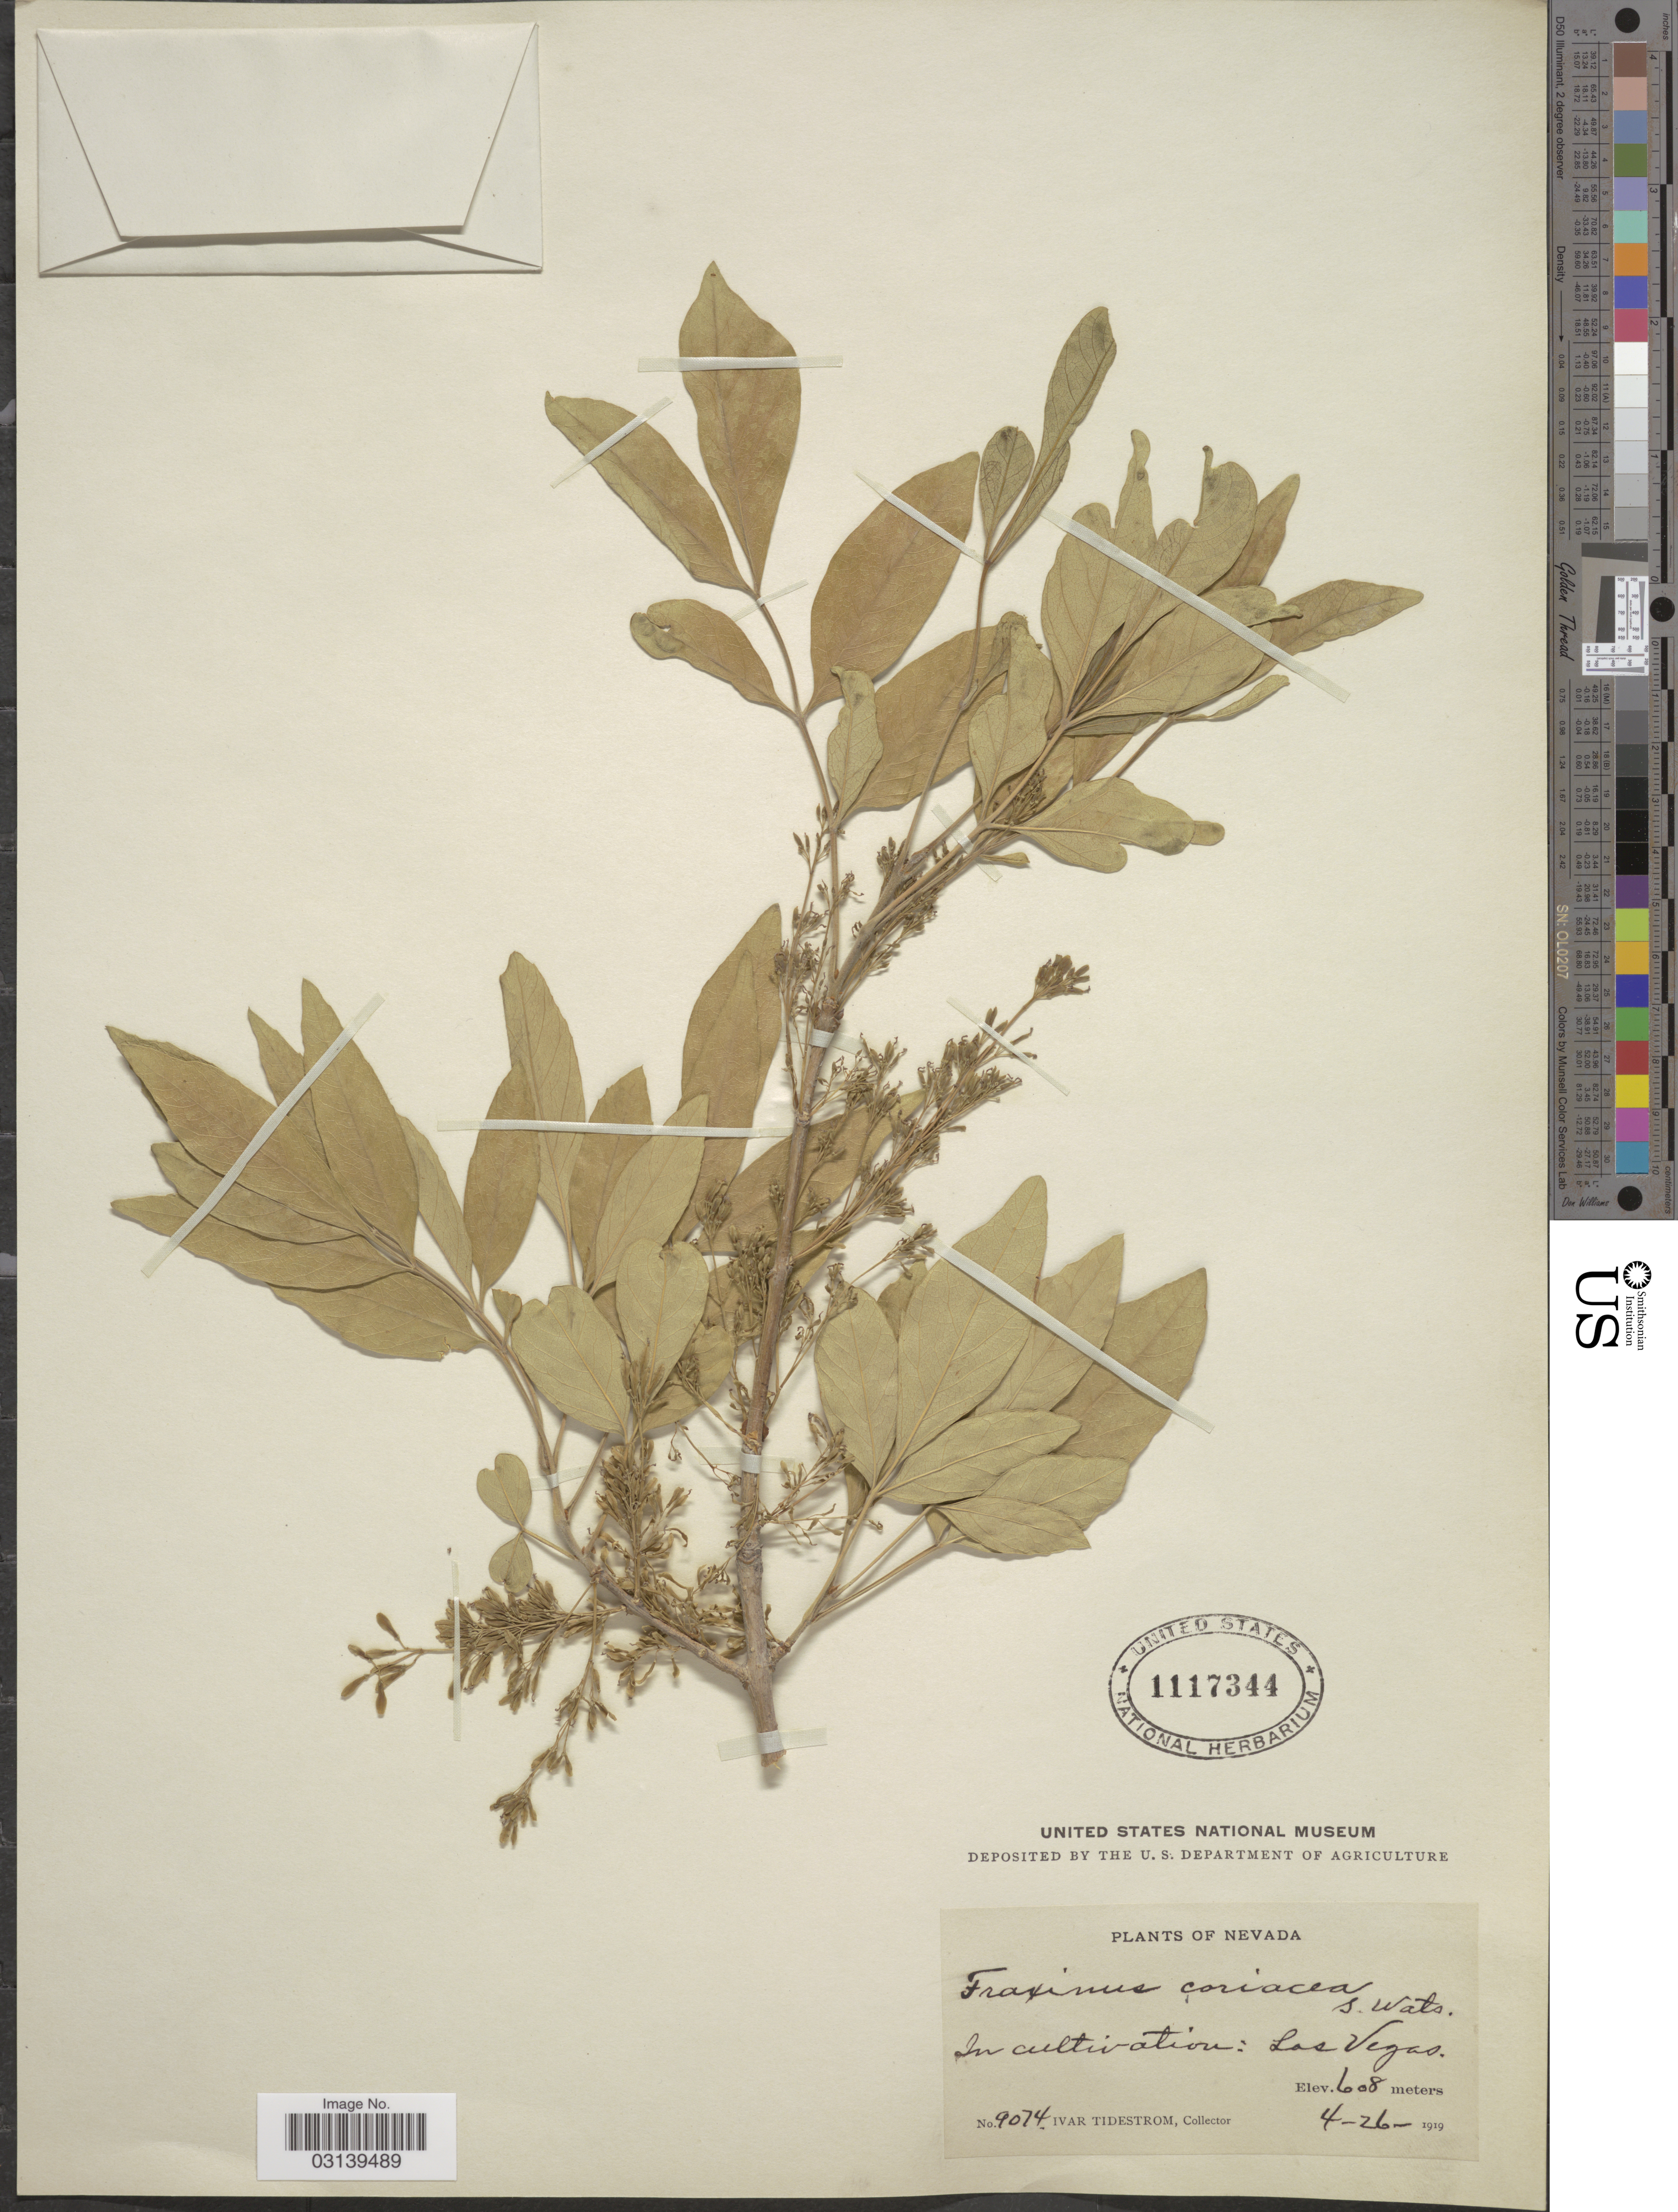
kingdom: Plantae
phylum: Tracheophyta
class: Magnoliopsida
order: Lamiales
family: Oleaceae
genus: Fraxinus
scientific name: Fraxinus velutina var. coriacea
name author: (S. Watson) Rehder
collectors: I. F. Tidestrom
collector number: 9074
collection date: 1919-04-26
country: United States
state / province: Nevada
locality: Las Vegas.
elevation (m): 608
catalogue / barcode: US 1117344